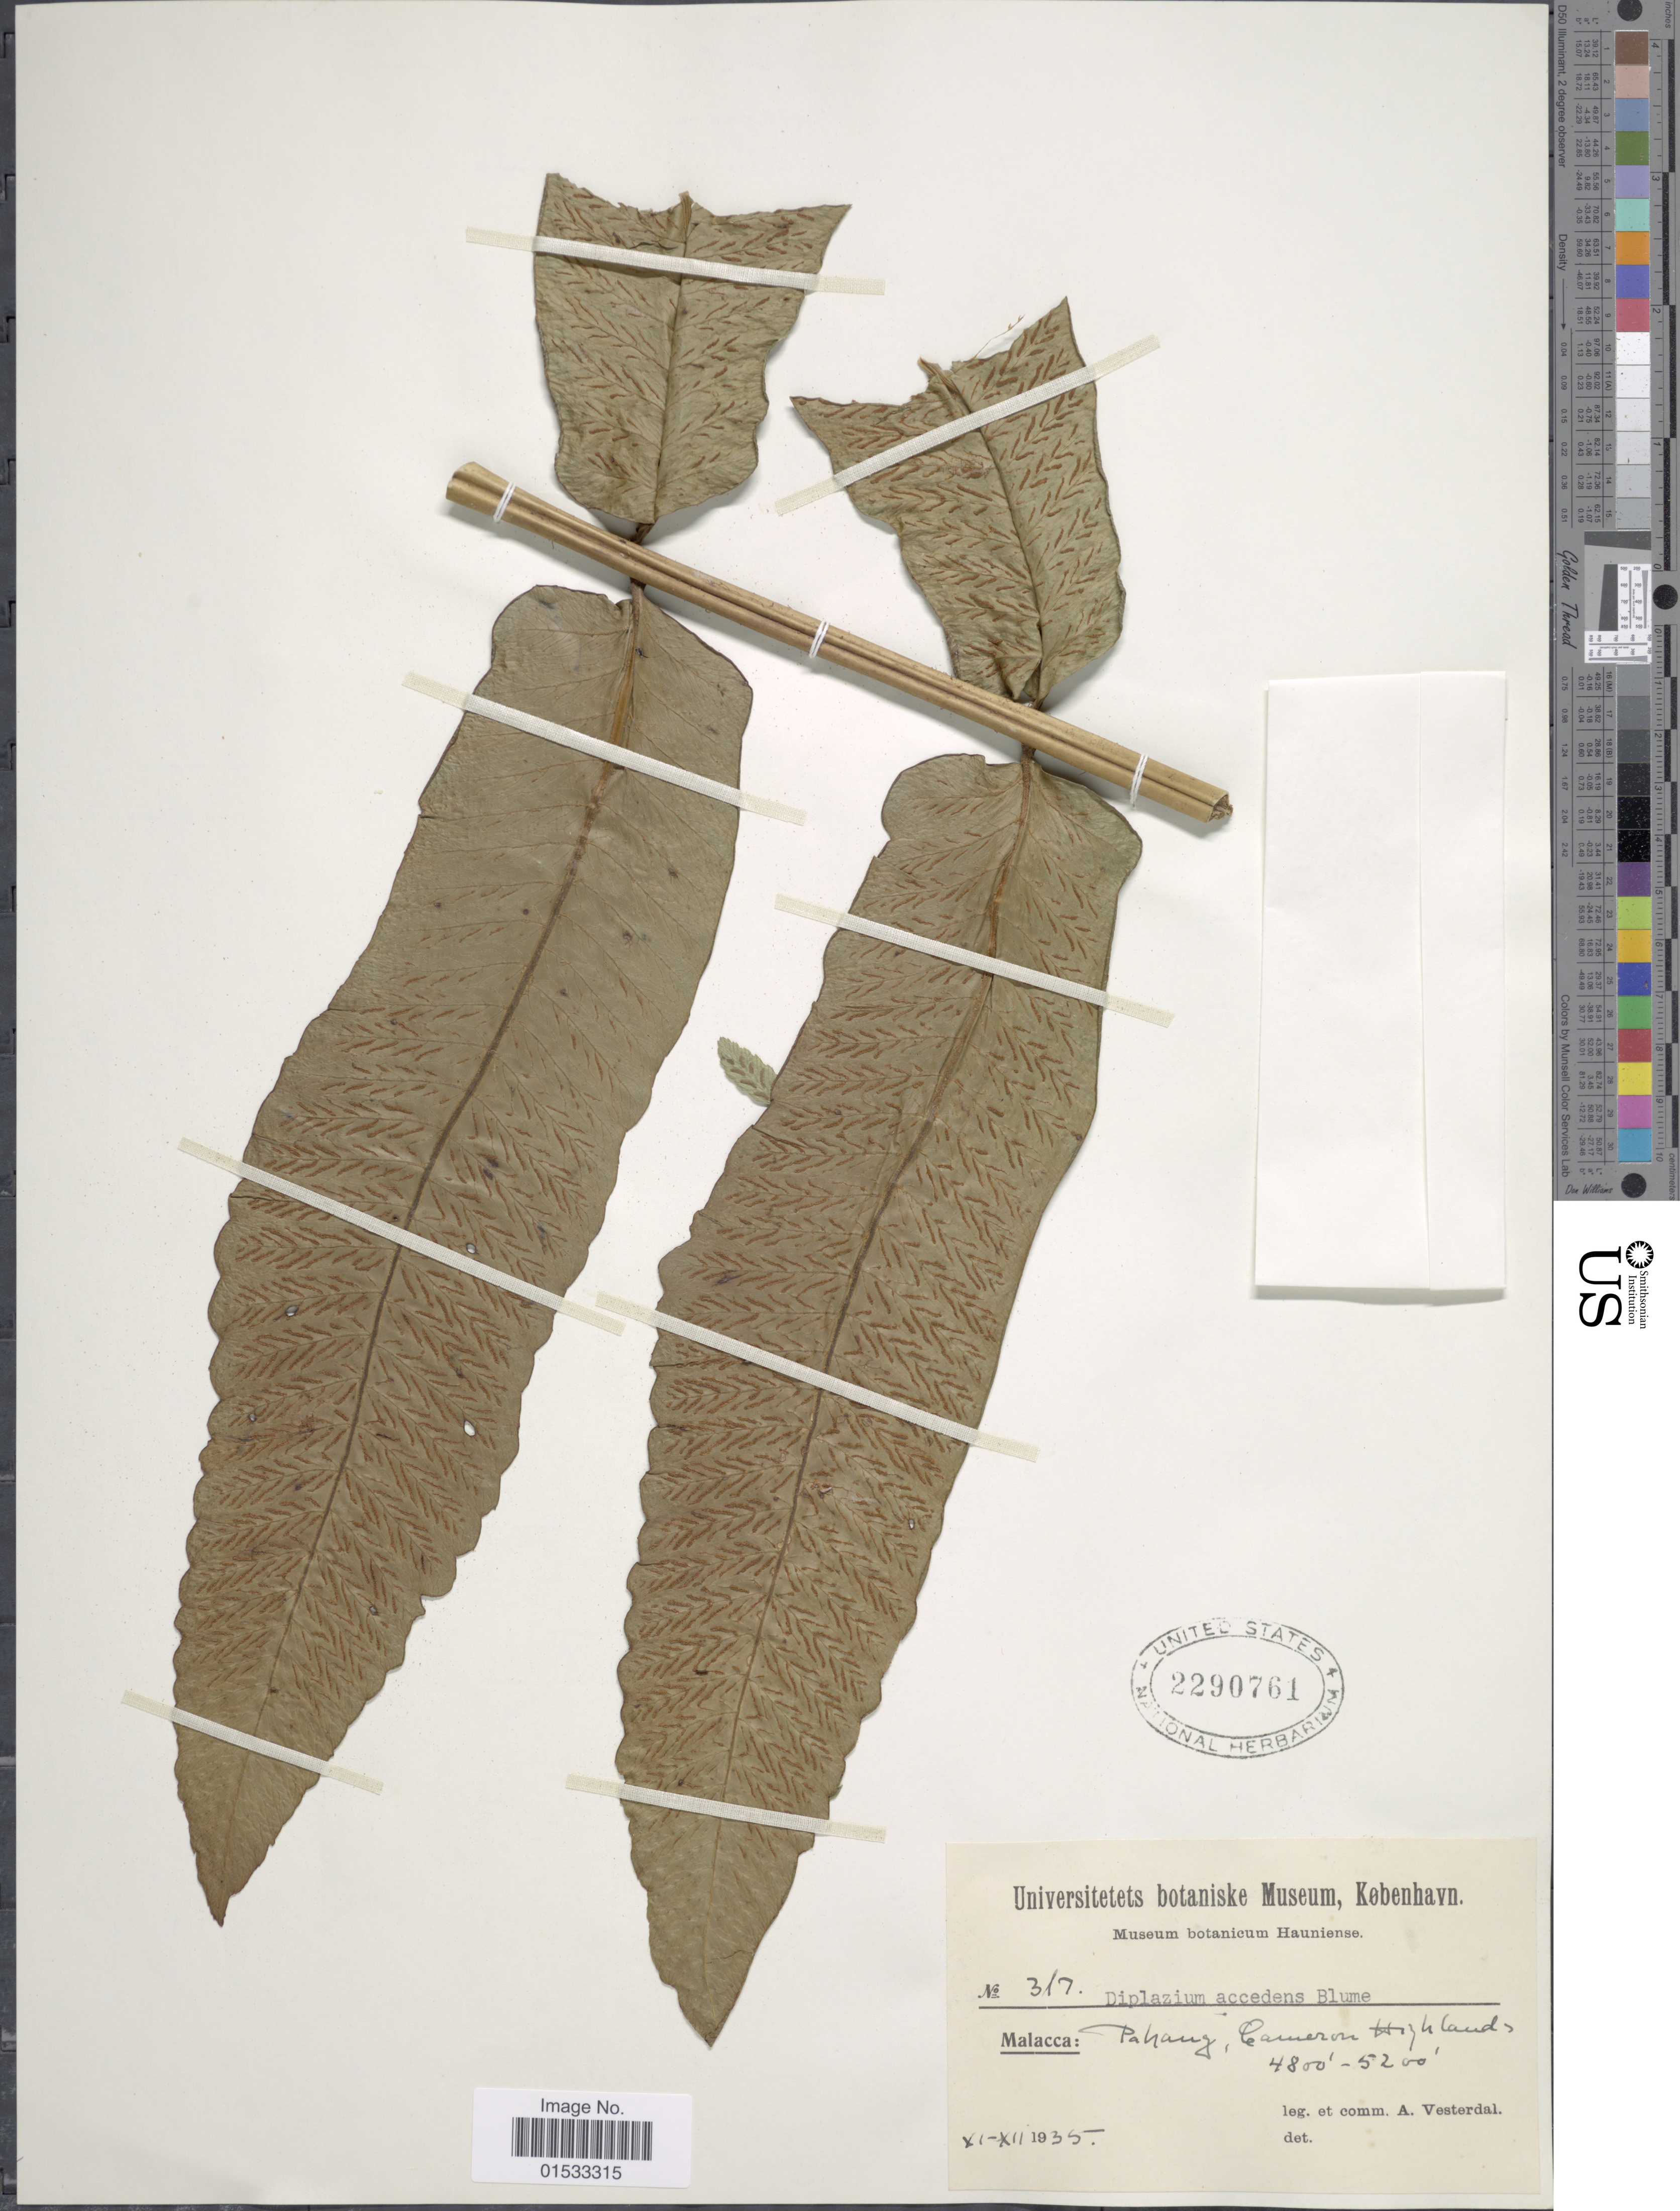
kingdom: Plantae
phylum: Tracheophyta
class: Polypodiopsida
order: Polypodiales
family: Athyriaceae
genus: Diplazium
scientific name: Diplazium accendens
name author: Blume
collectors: A. Vesterdal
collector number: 317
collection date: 1935-11/1935-12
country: Malaysia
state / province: Pahang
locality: Cameron High Lands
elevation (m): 1463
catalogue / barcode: US 2290761